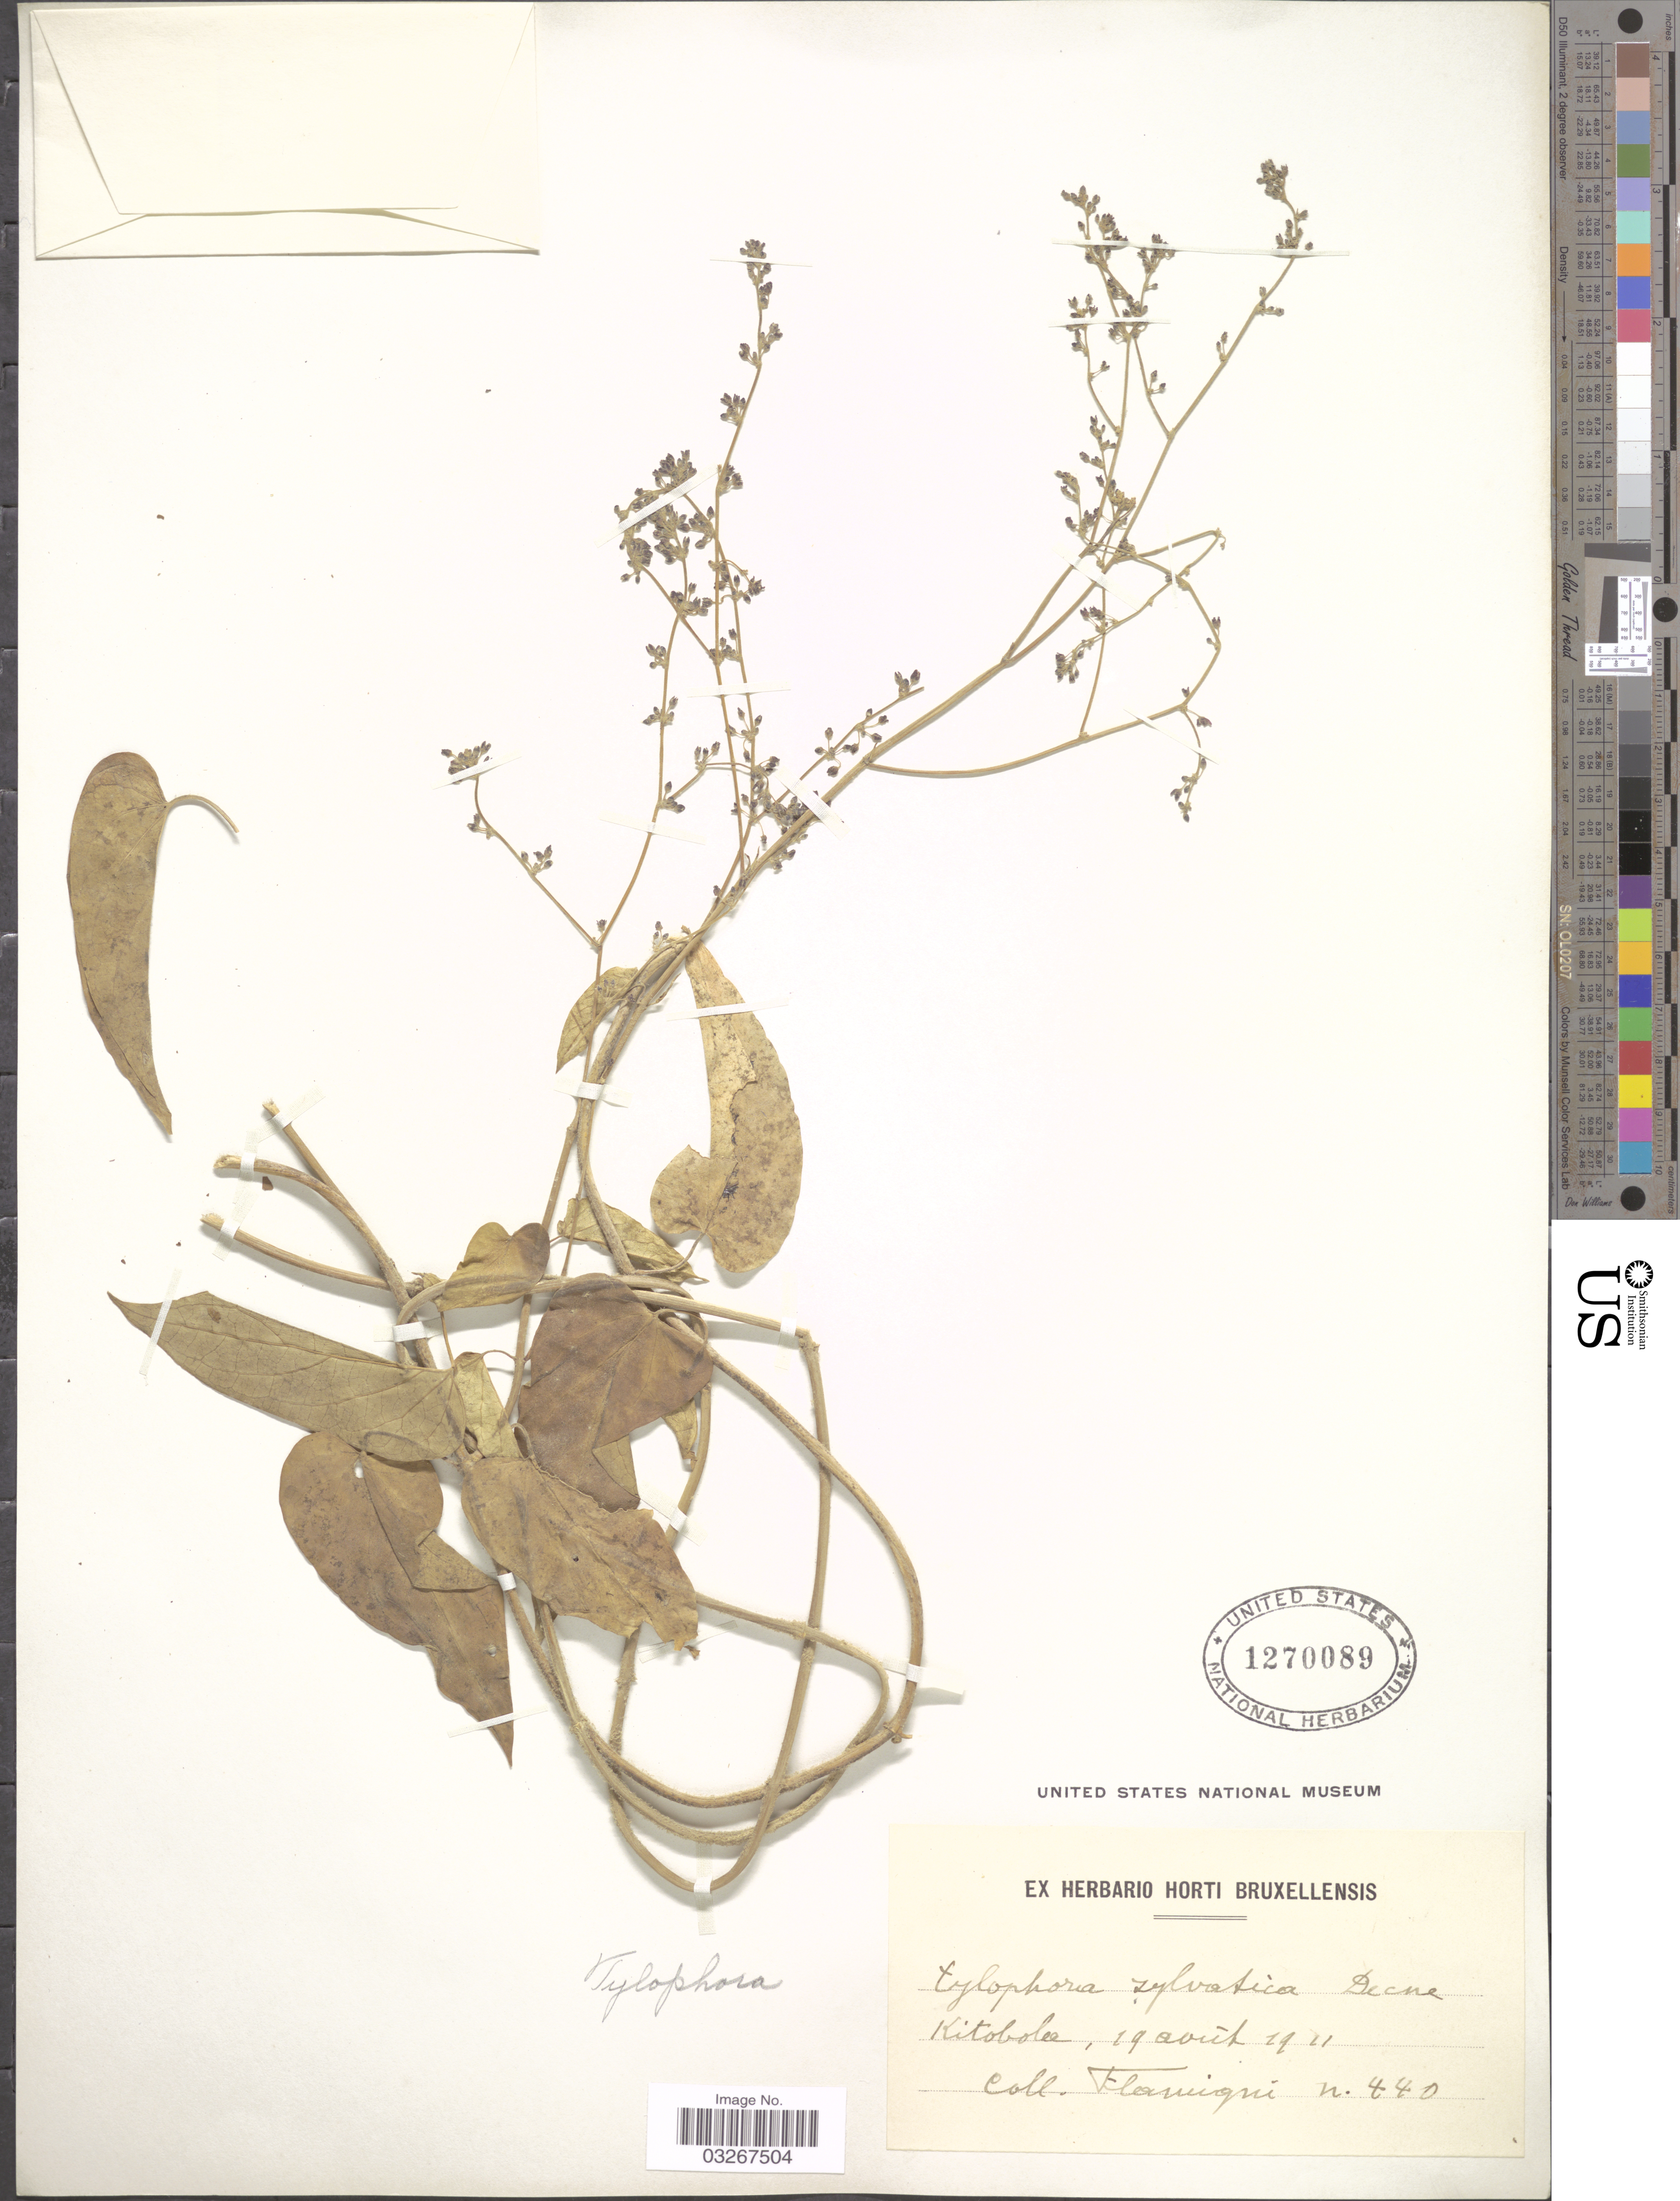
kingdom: Plantae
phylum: Tracheophyta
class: Magnoliopsida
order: Gentianales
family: Apocynaceae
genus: Tylophora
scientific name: Tylophora sylvatica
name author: Decne.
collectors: Flamigni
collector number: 440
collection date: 1911-08-19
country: Congo, Democratic Republic of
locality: Kitobola.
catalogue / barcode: US 1270089